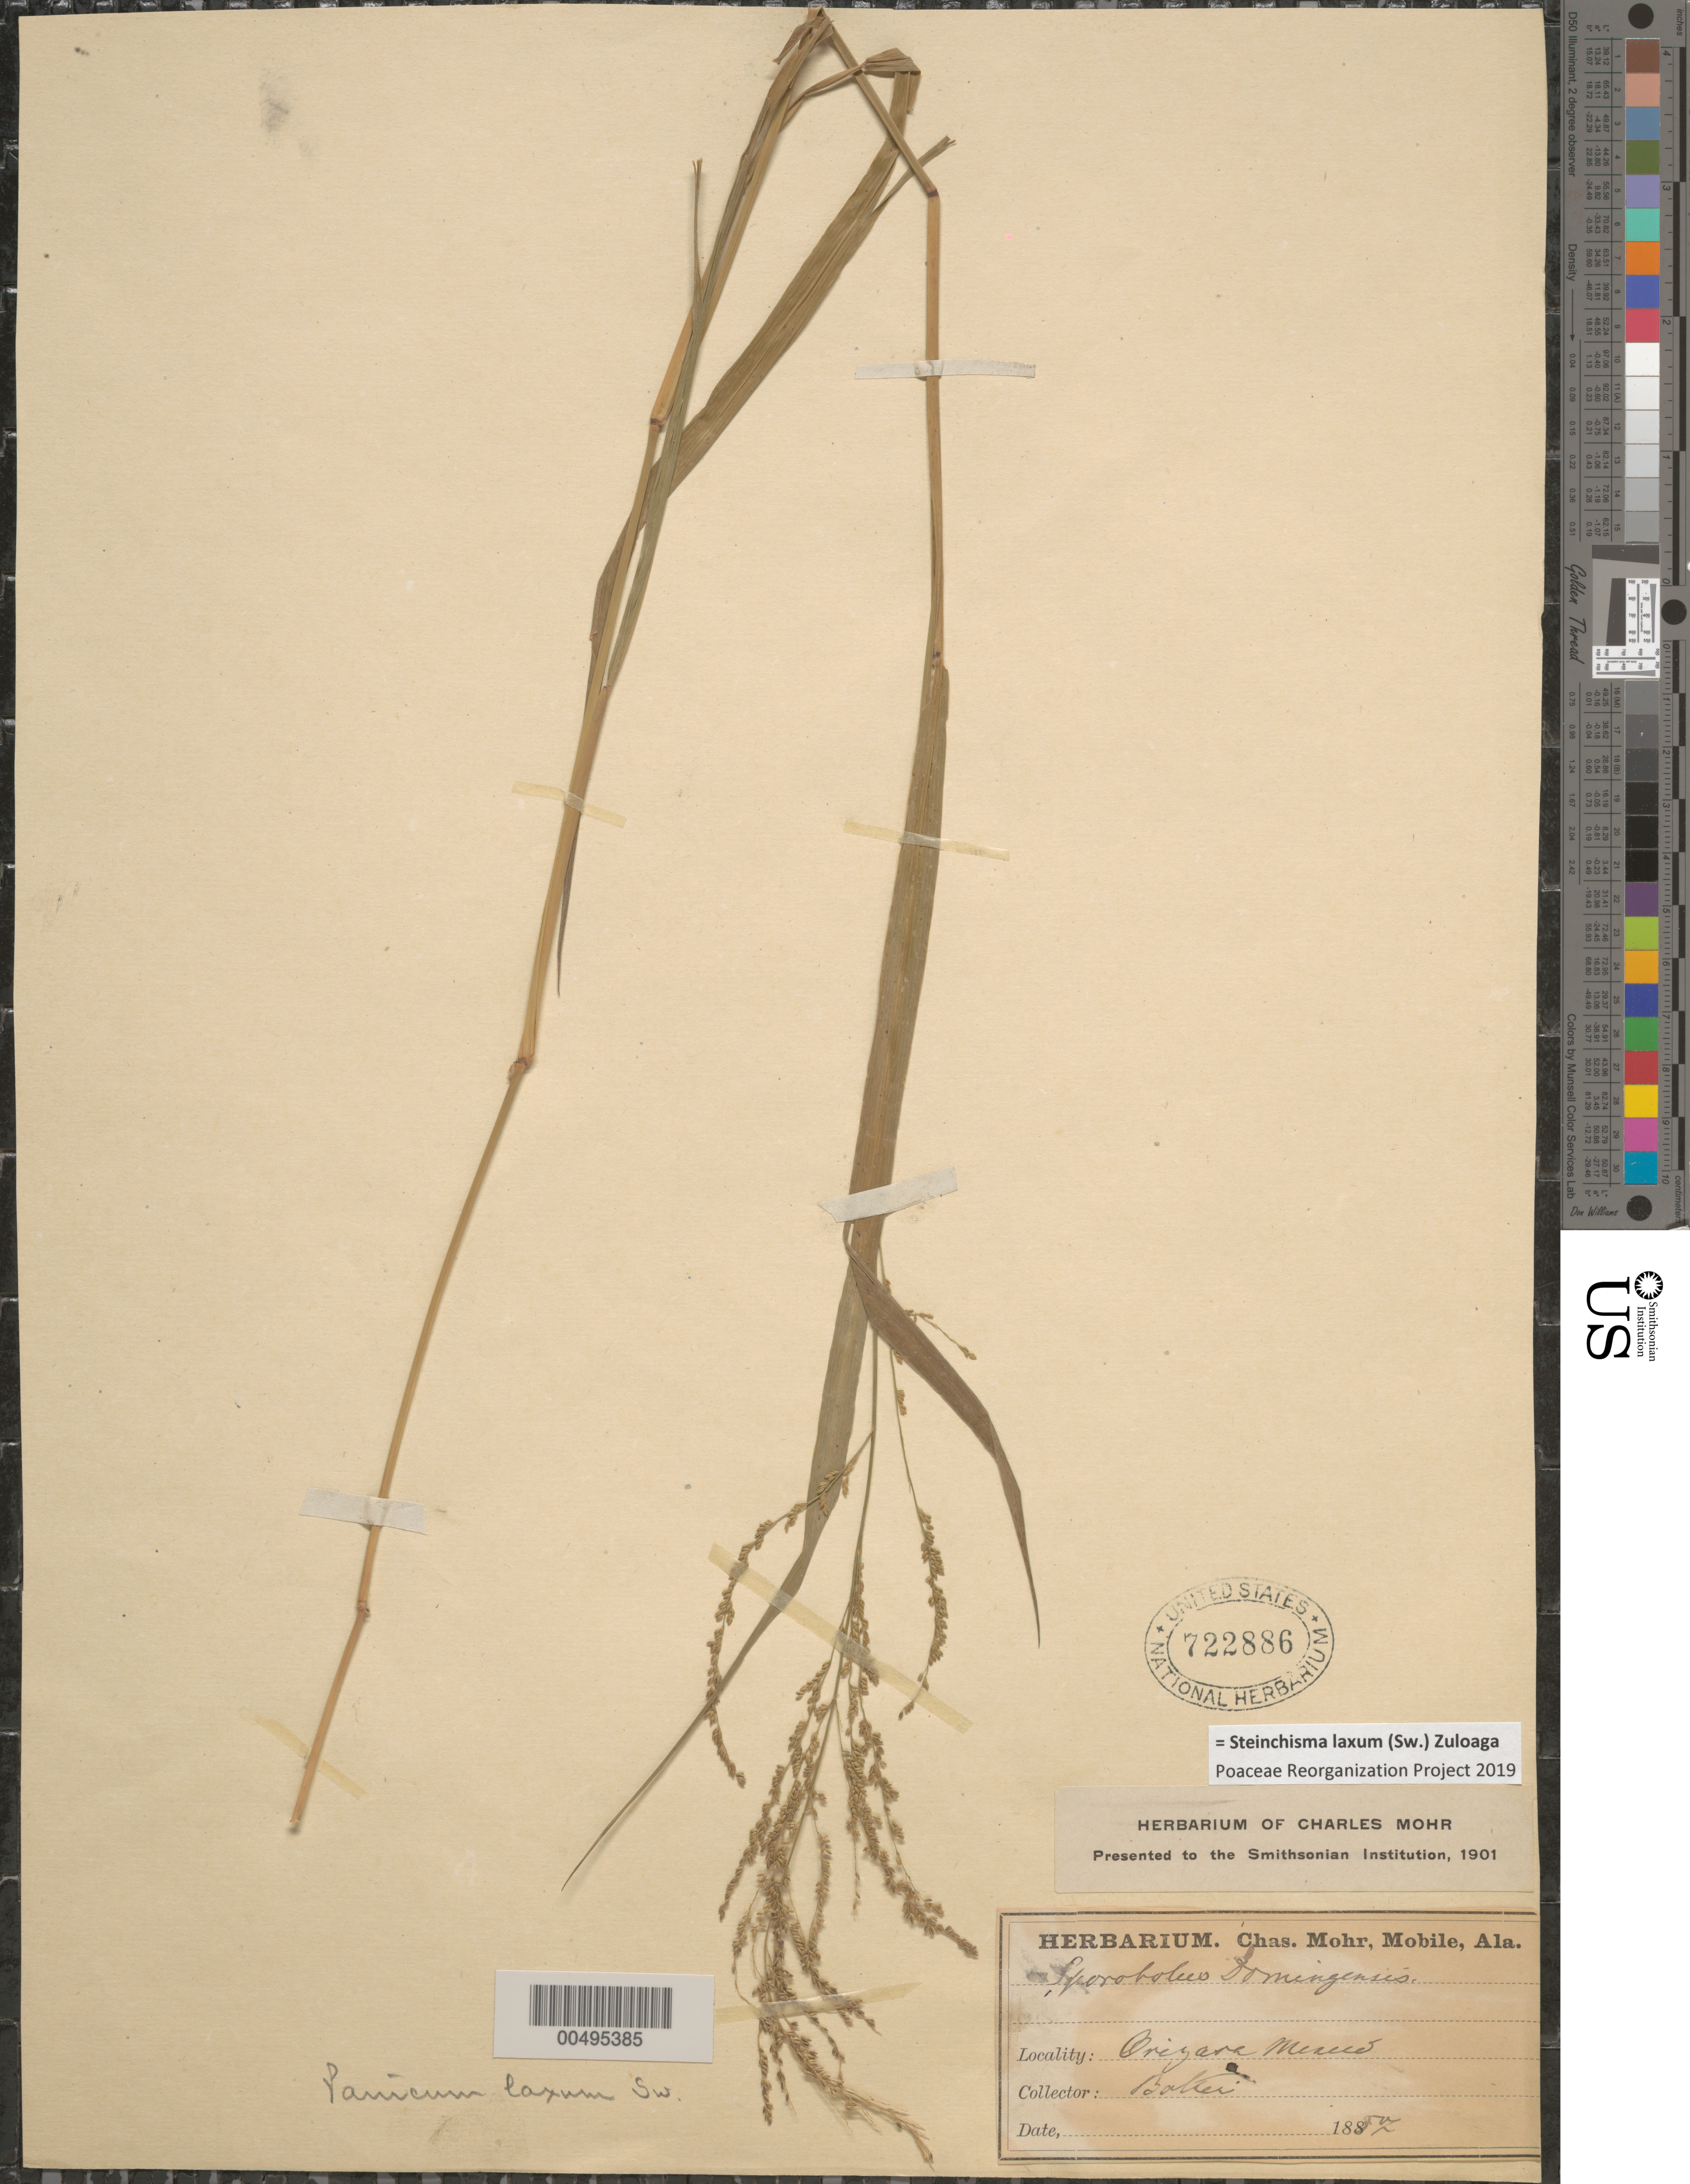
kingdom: Plantae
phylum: Tracheophyta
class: Liliopsida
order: Poales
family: Poaceae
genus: Panicum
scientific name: Panicum laxum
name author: Sw.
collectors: -. Botteri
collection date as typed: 1852 or 1857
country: Mexico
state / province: Veracruz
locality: Orizaba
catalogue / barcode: US 722886